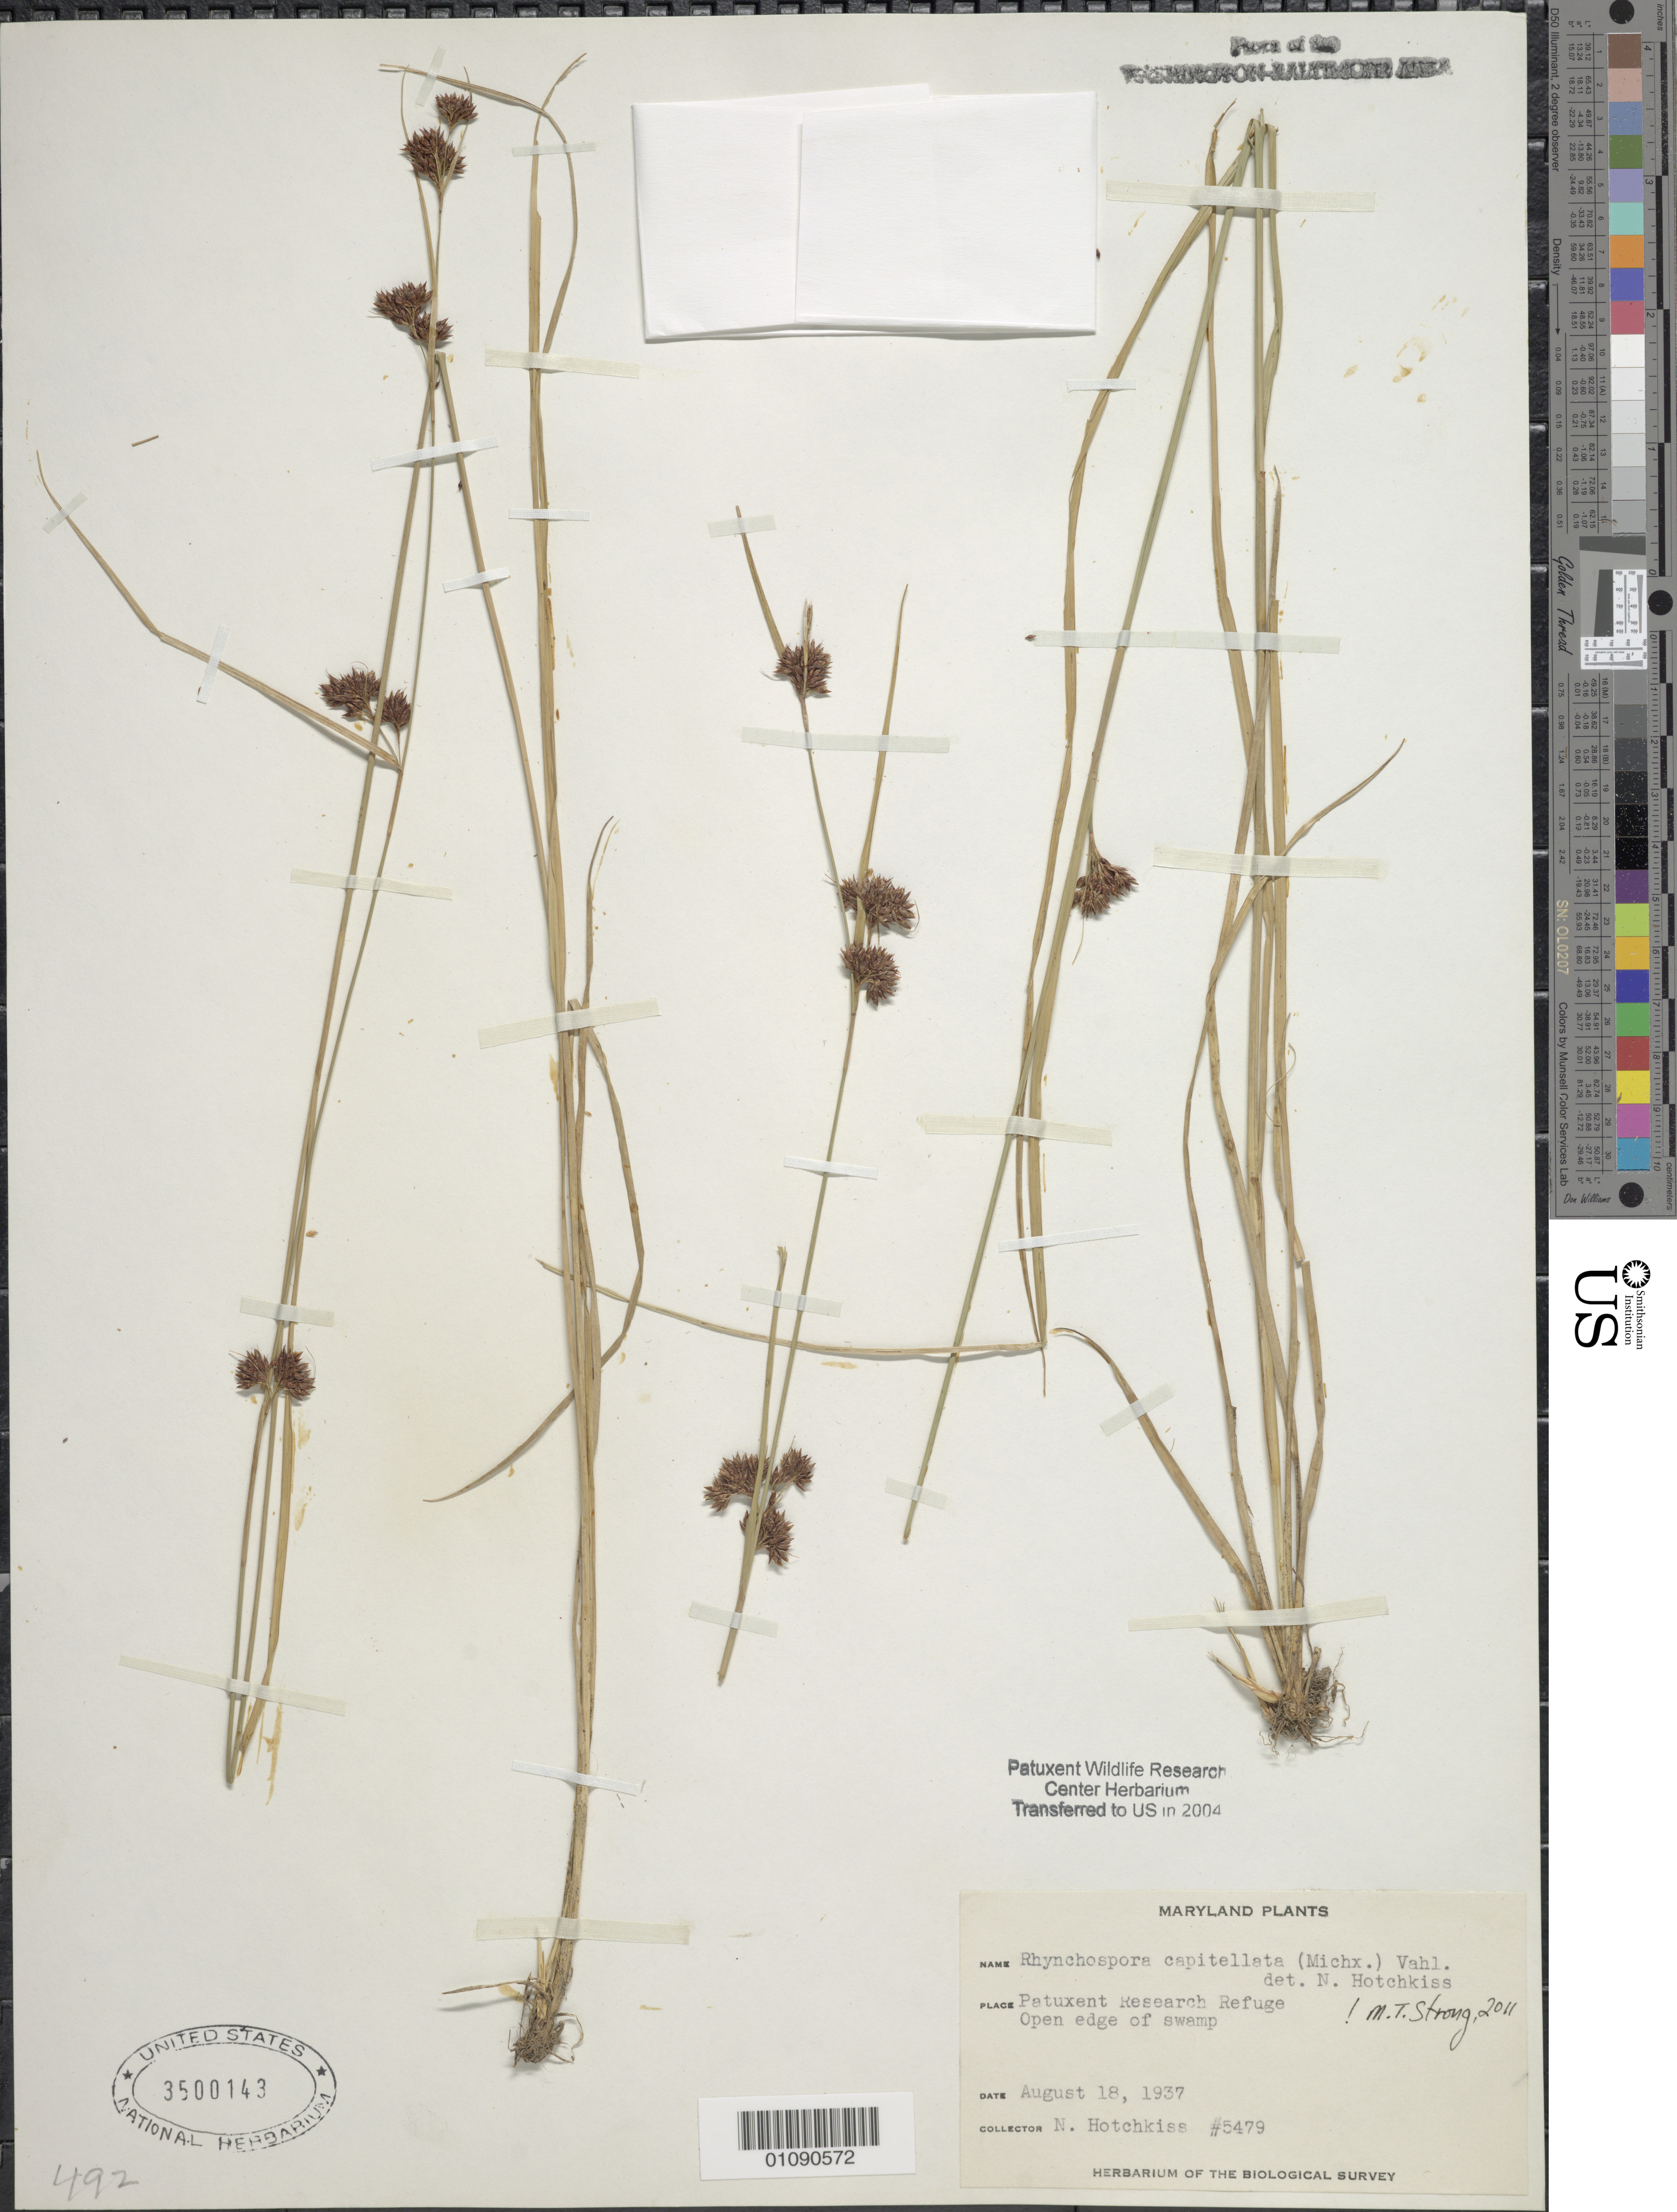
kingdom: Plantae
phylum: Tracheophyta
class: Liliopsida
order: Poales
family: Cyperaceae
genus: Rhynchospora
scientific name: Rhynchospora capitellata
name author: (Michx.) Vahl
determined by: Strong, M. T., (US), Smithsonian Institution - National Museum of Natural History (UNITED STATES)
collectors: N. Hotchkiss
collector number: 5479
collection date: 1937-08-18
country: United States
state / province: Maryland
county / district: Prince George's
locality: Patuxent Wildlife Refuge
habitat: Open edge of swamp.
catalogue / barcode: US 350143